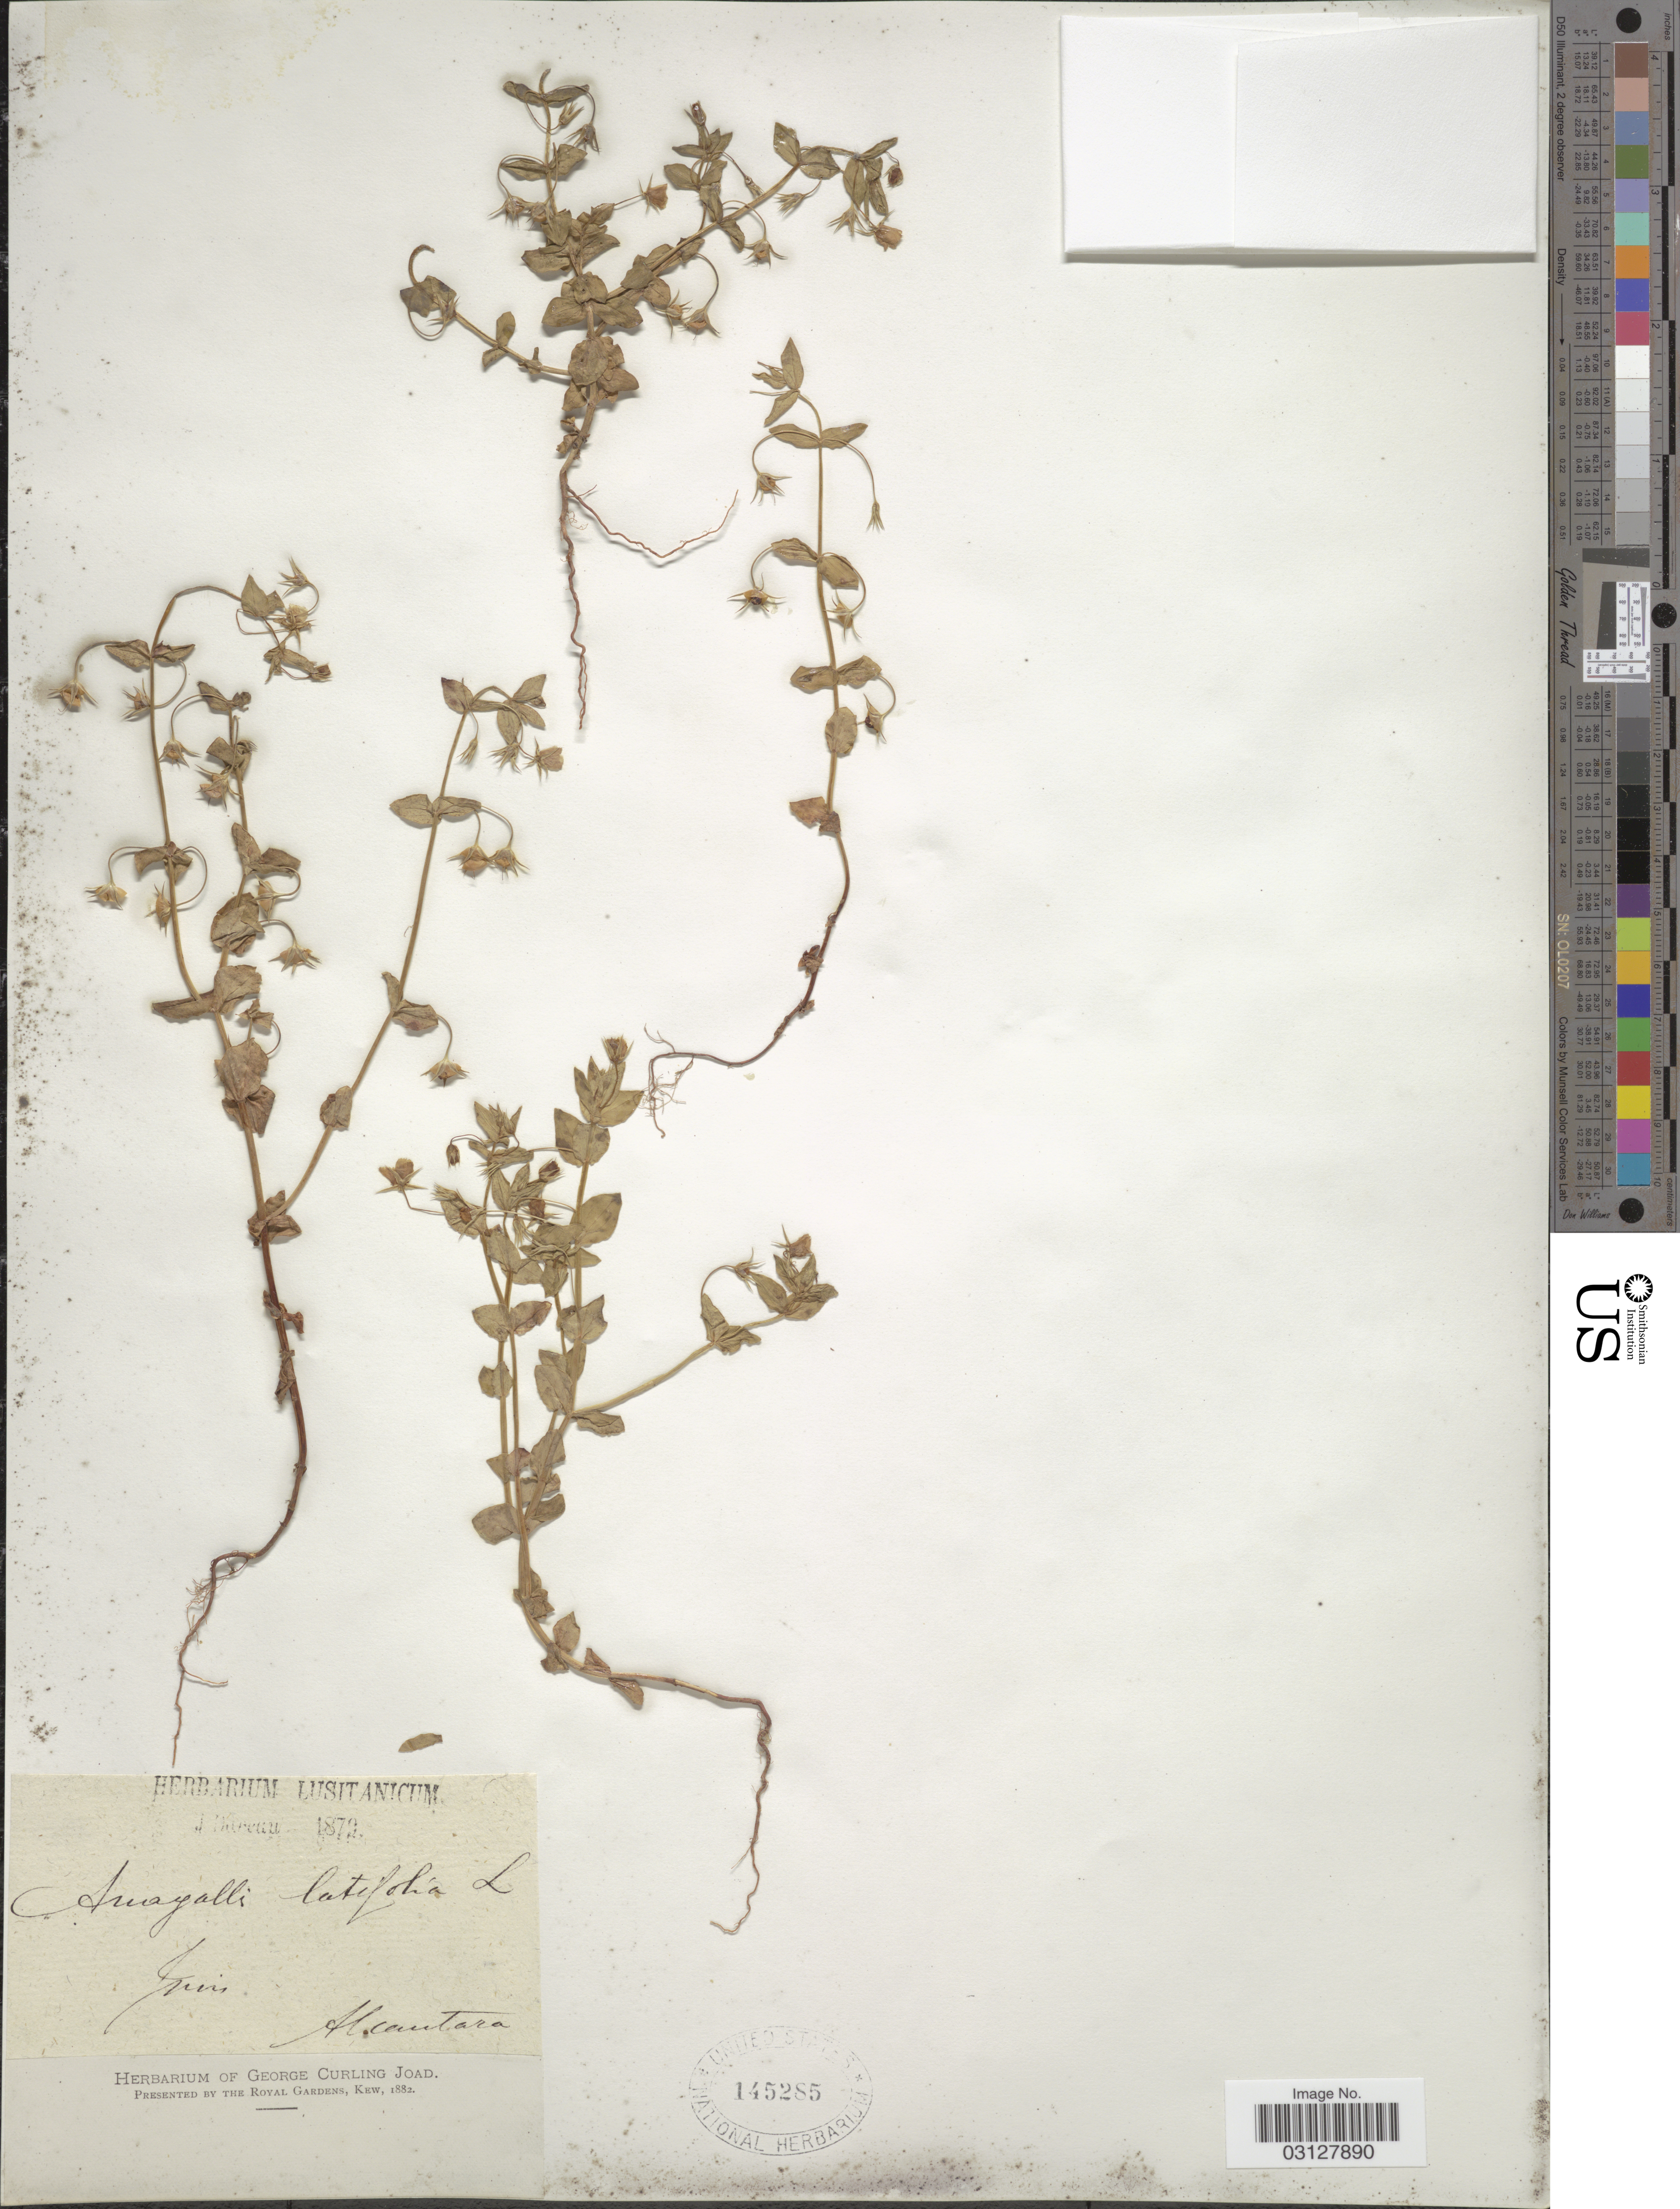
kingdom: Plantae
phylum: Tracheophyta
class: Magnoliopsida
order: Ericales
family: Primulaceae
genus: Anagallis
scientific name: Anagallis latifolia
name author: L.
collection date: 1879-06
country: Portugal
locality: Alcantara.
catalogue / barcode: US 145285